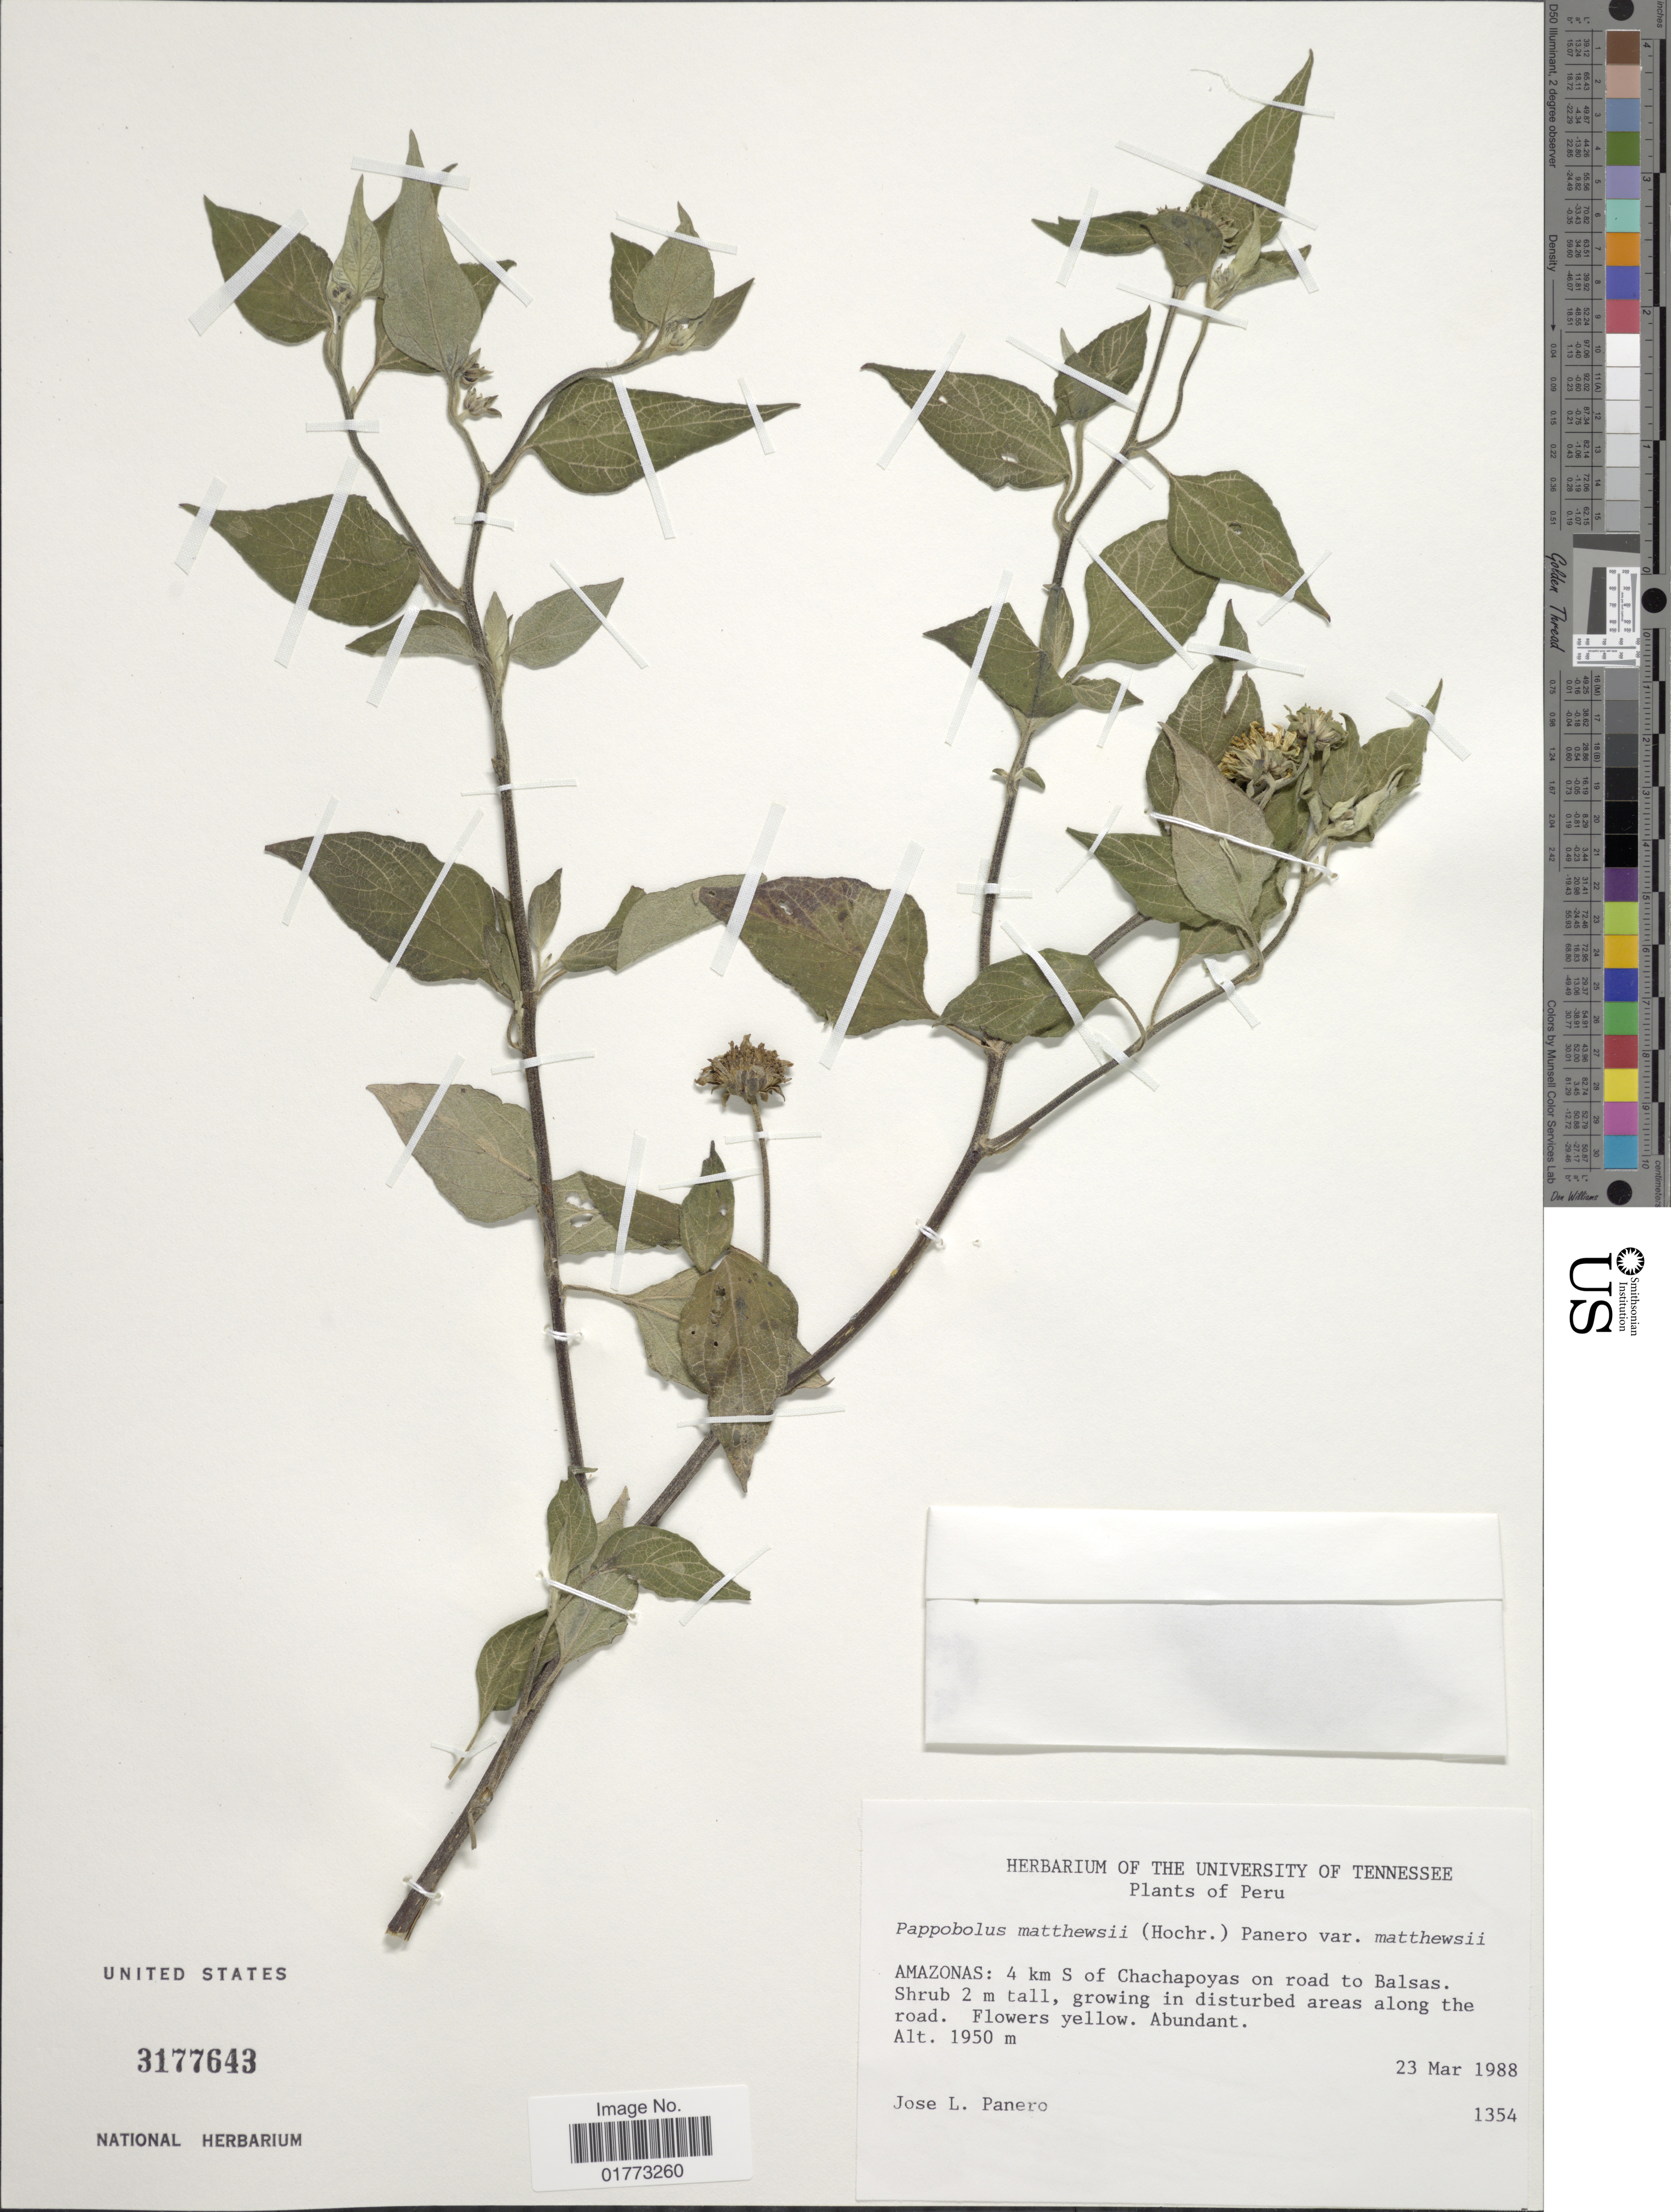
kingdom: Plantae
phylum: Tracheophyta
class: Magnoliopsida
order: Asterales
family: Asteraceae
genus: Pappobolus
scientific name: Pappobolus matthewsii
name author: (Hochr.) Panero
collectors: J. L. Panero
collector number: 1354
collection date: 1988-03-23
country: Peru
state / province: Amazonas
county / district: Chachapoyas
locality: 4 km S of Chachapoyas on road to Balsas, growing in disturbed areas along the road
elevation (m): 1950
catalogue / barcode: US 3177643